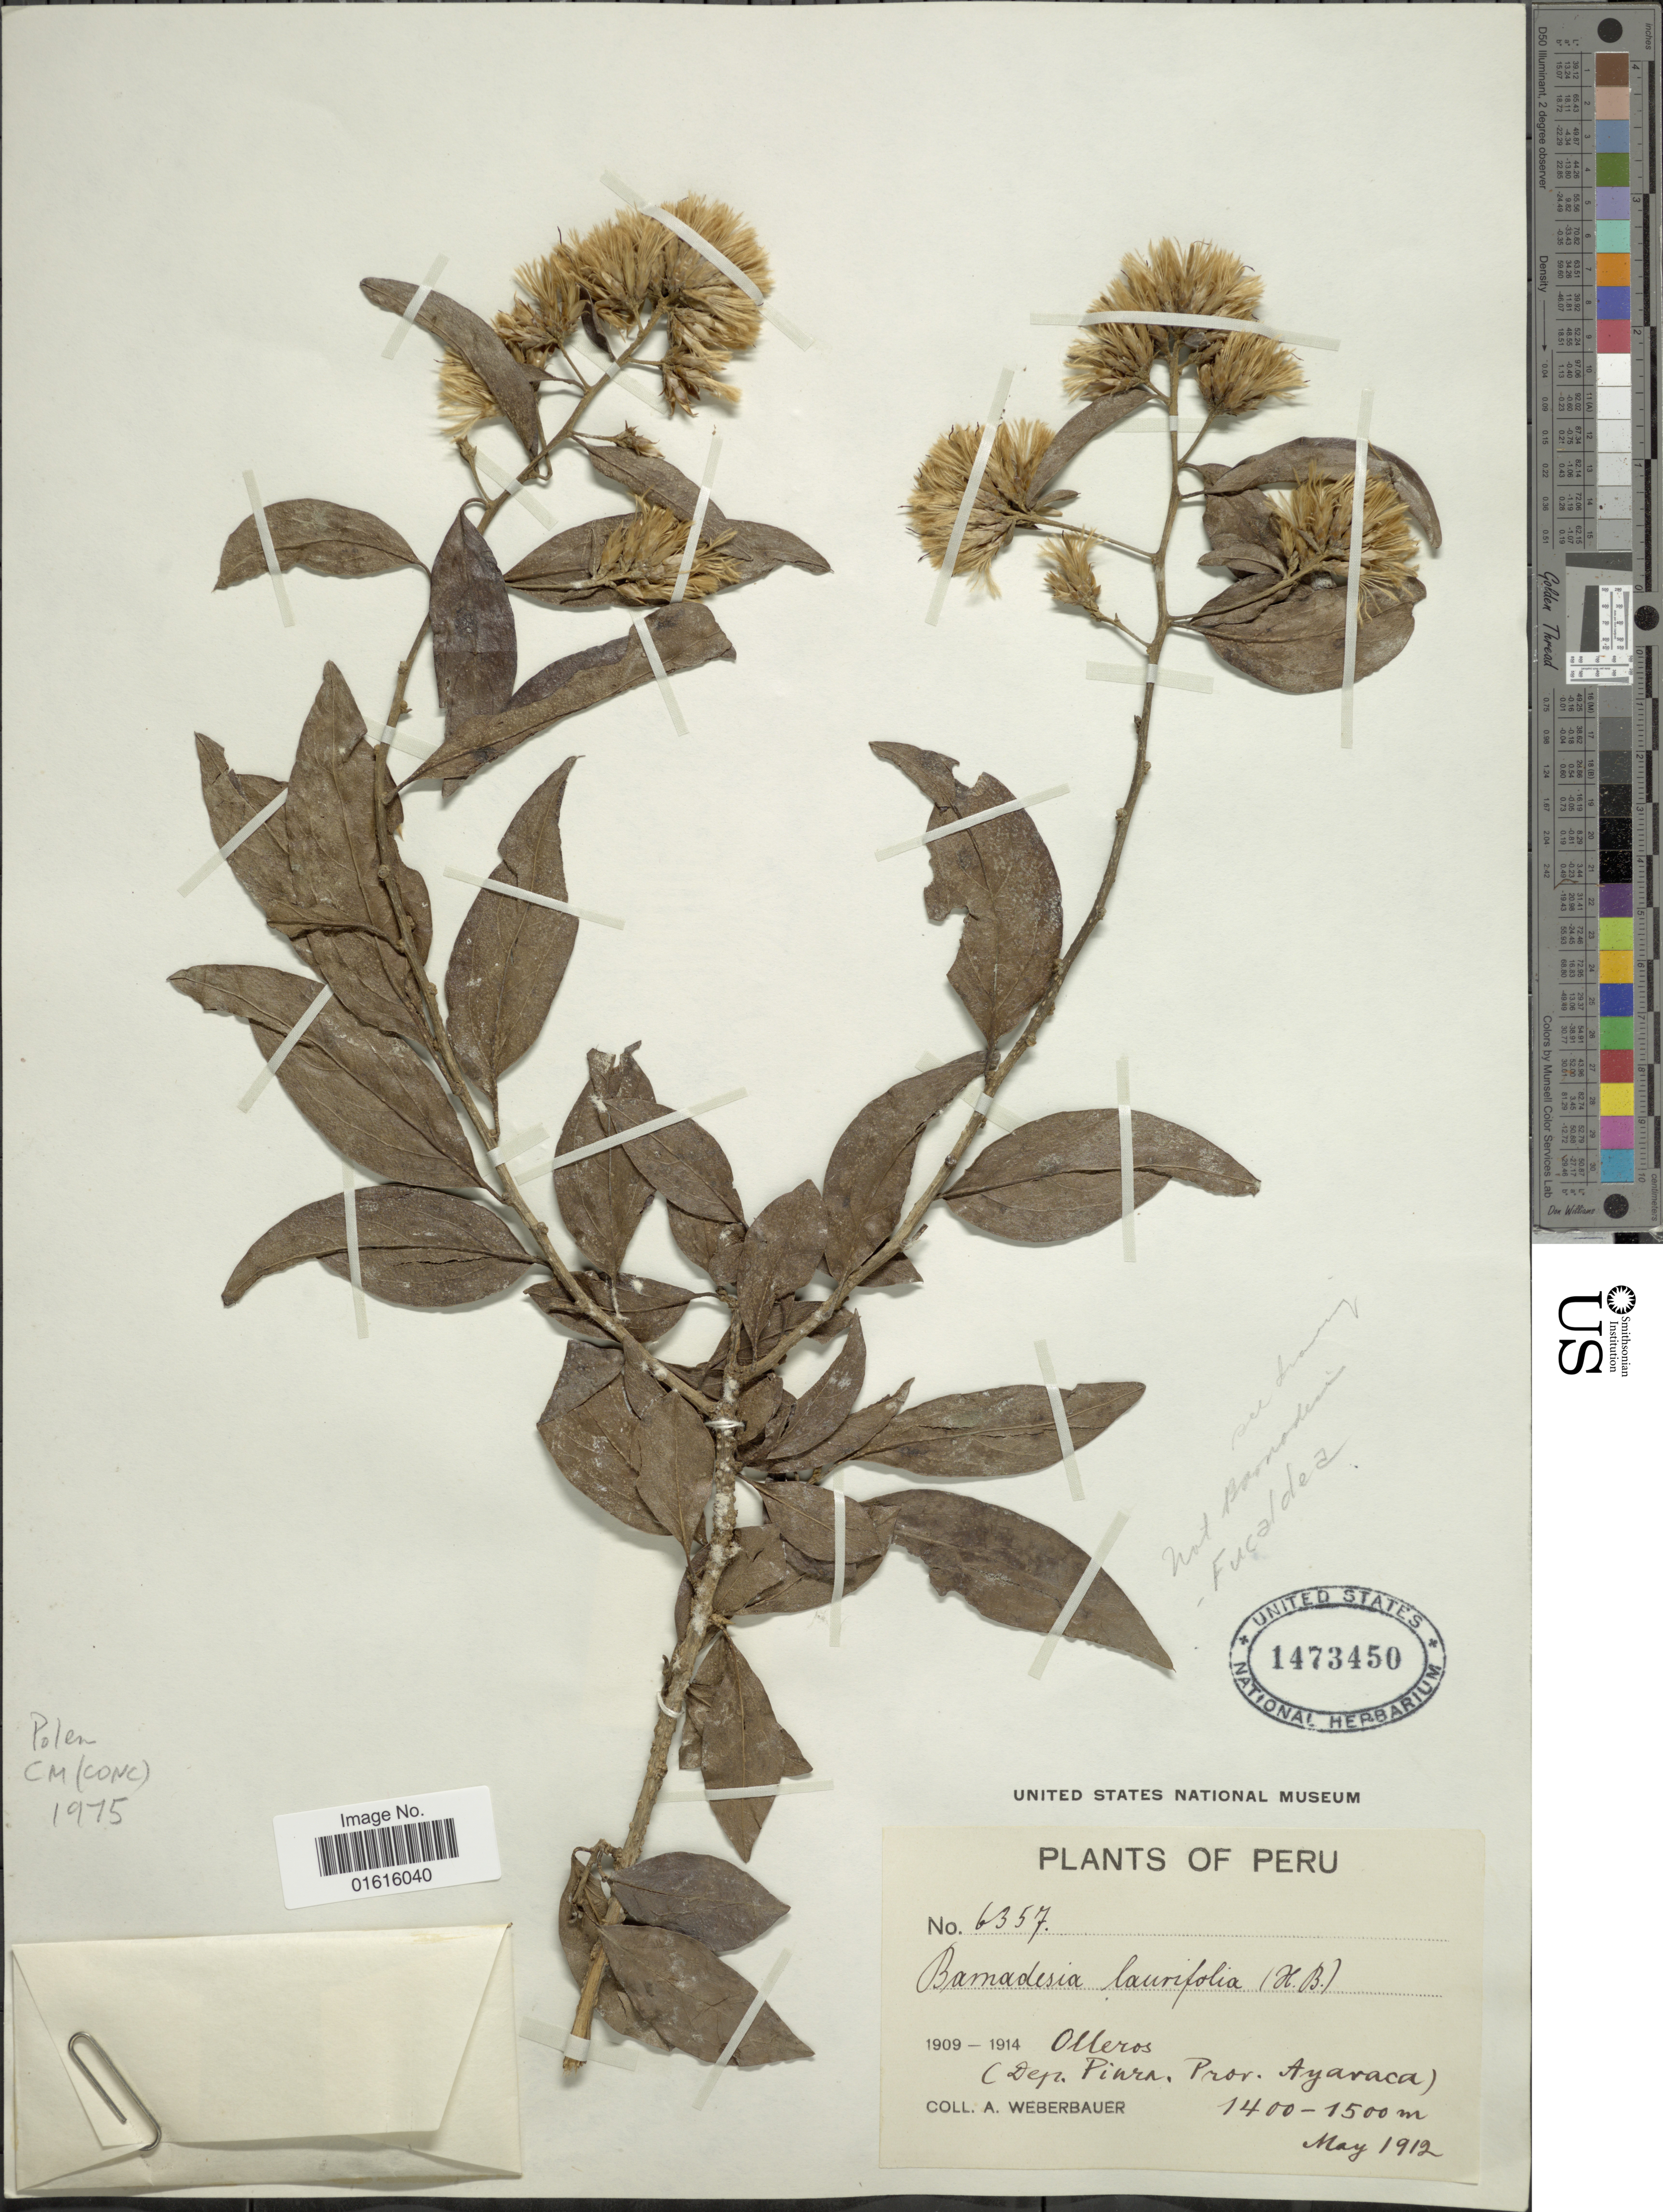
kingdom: Plantae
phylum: Tracheophyta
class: Magnoliopsida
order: Asterales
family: Asteraceae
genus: Fulcaldea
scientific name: Fulcaldea laurifolia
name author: (Bonpl.) Poir.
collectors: A. Weberbauer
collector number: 6357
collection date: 1912-05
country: Peru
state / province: Piura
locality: Olleros, Prov. Ayavaca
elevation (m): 1400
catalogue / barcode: US 1473450